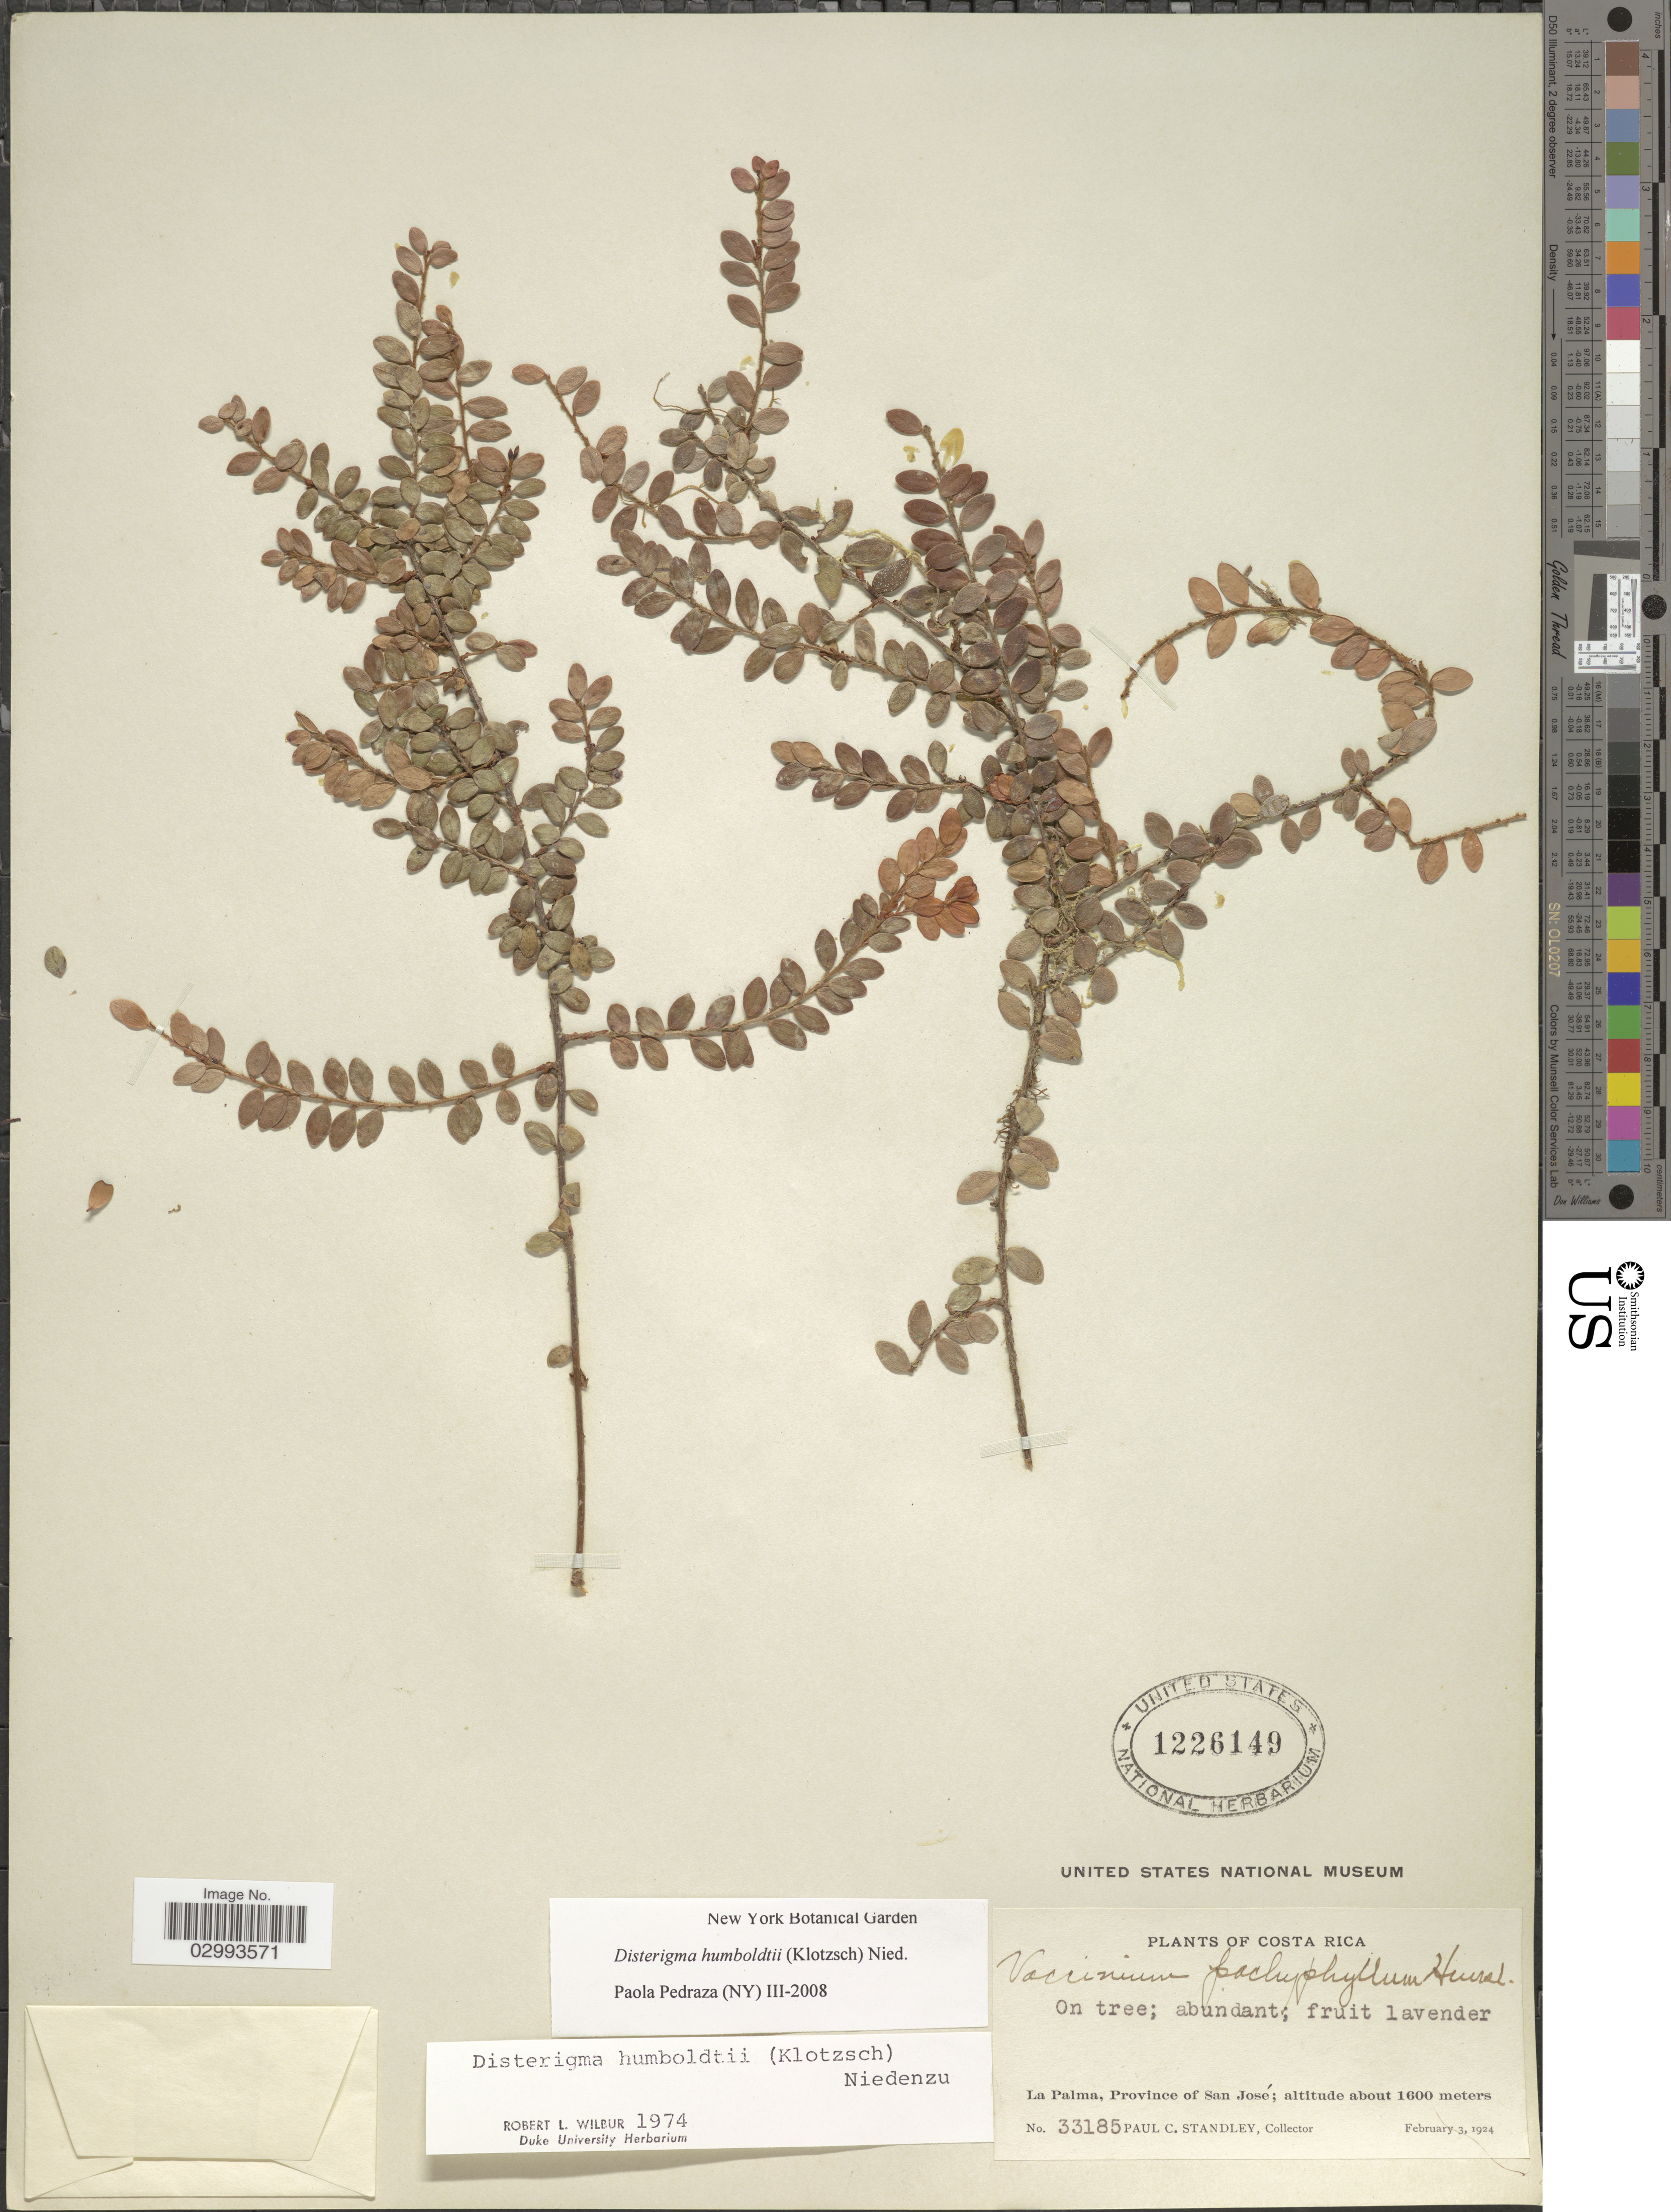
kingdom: Plantae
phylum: Tracheophyta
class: Magnoliopsida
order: Ericales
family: Ericaceae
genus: Disterigma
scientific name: Disterigma humboldtii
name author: (Klotzsch) Nied.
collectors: P. C. Standley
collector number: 33185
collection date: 1924-02-03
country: Costa Rica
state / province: San José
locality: La Palma.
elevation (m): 1600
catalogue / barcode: US 1226149